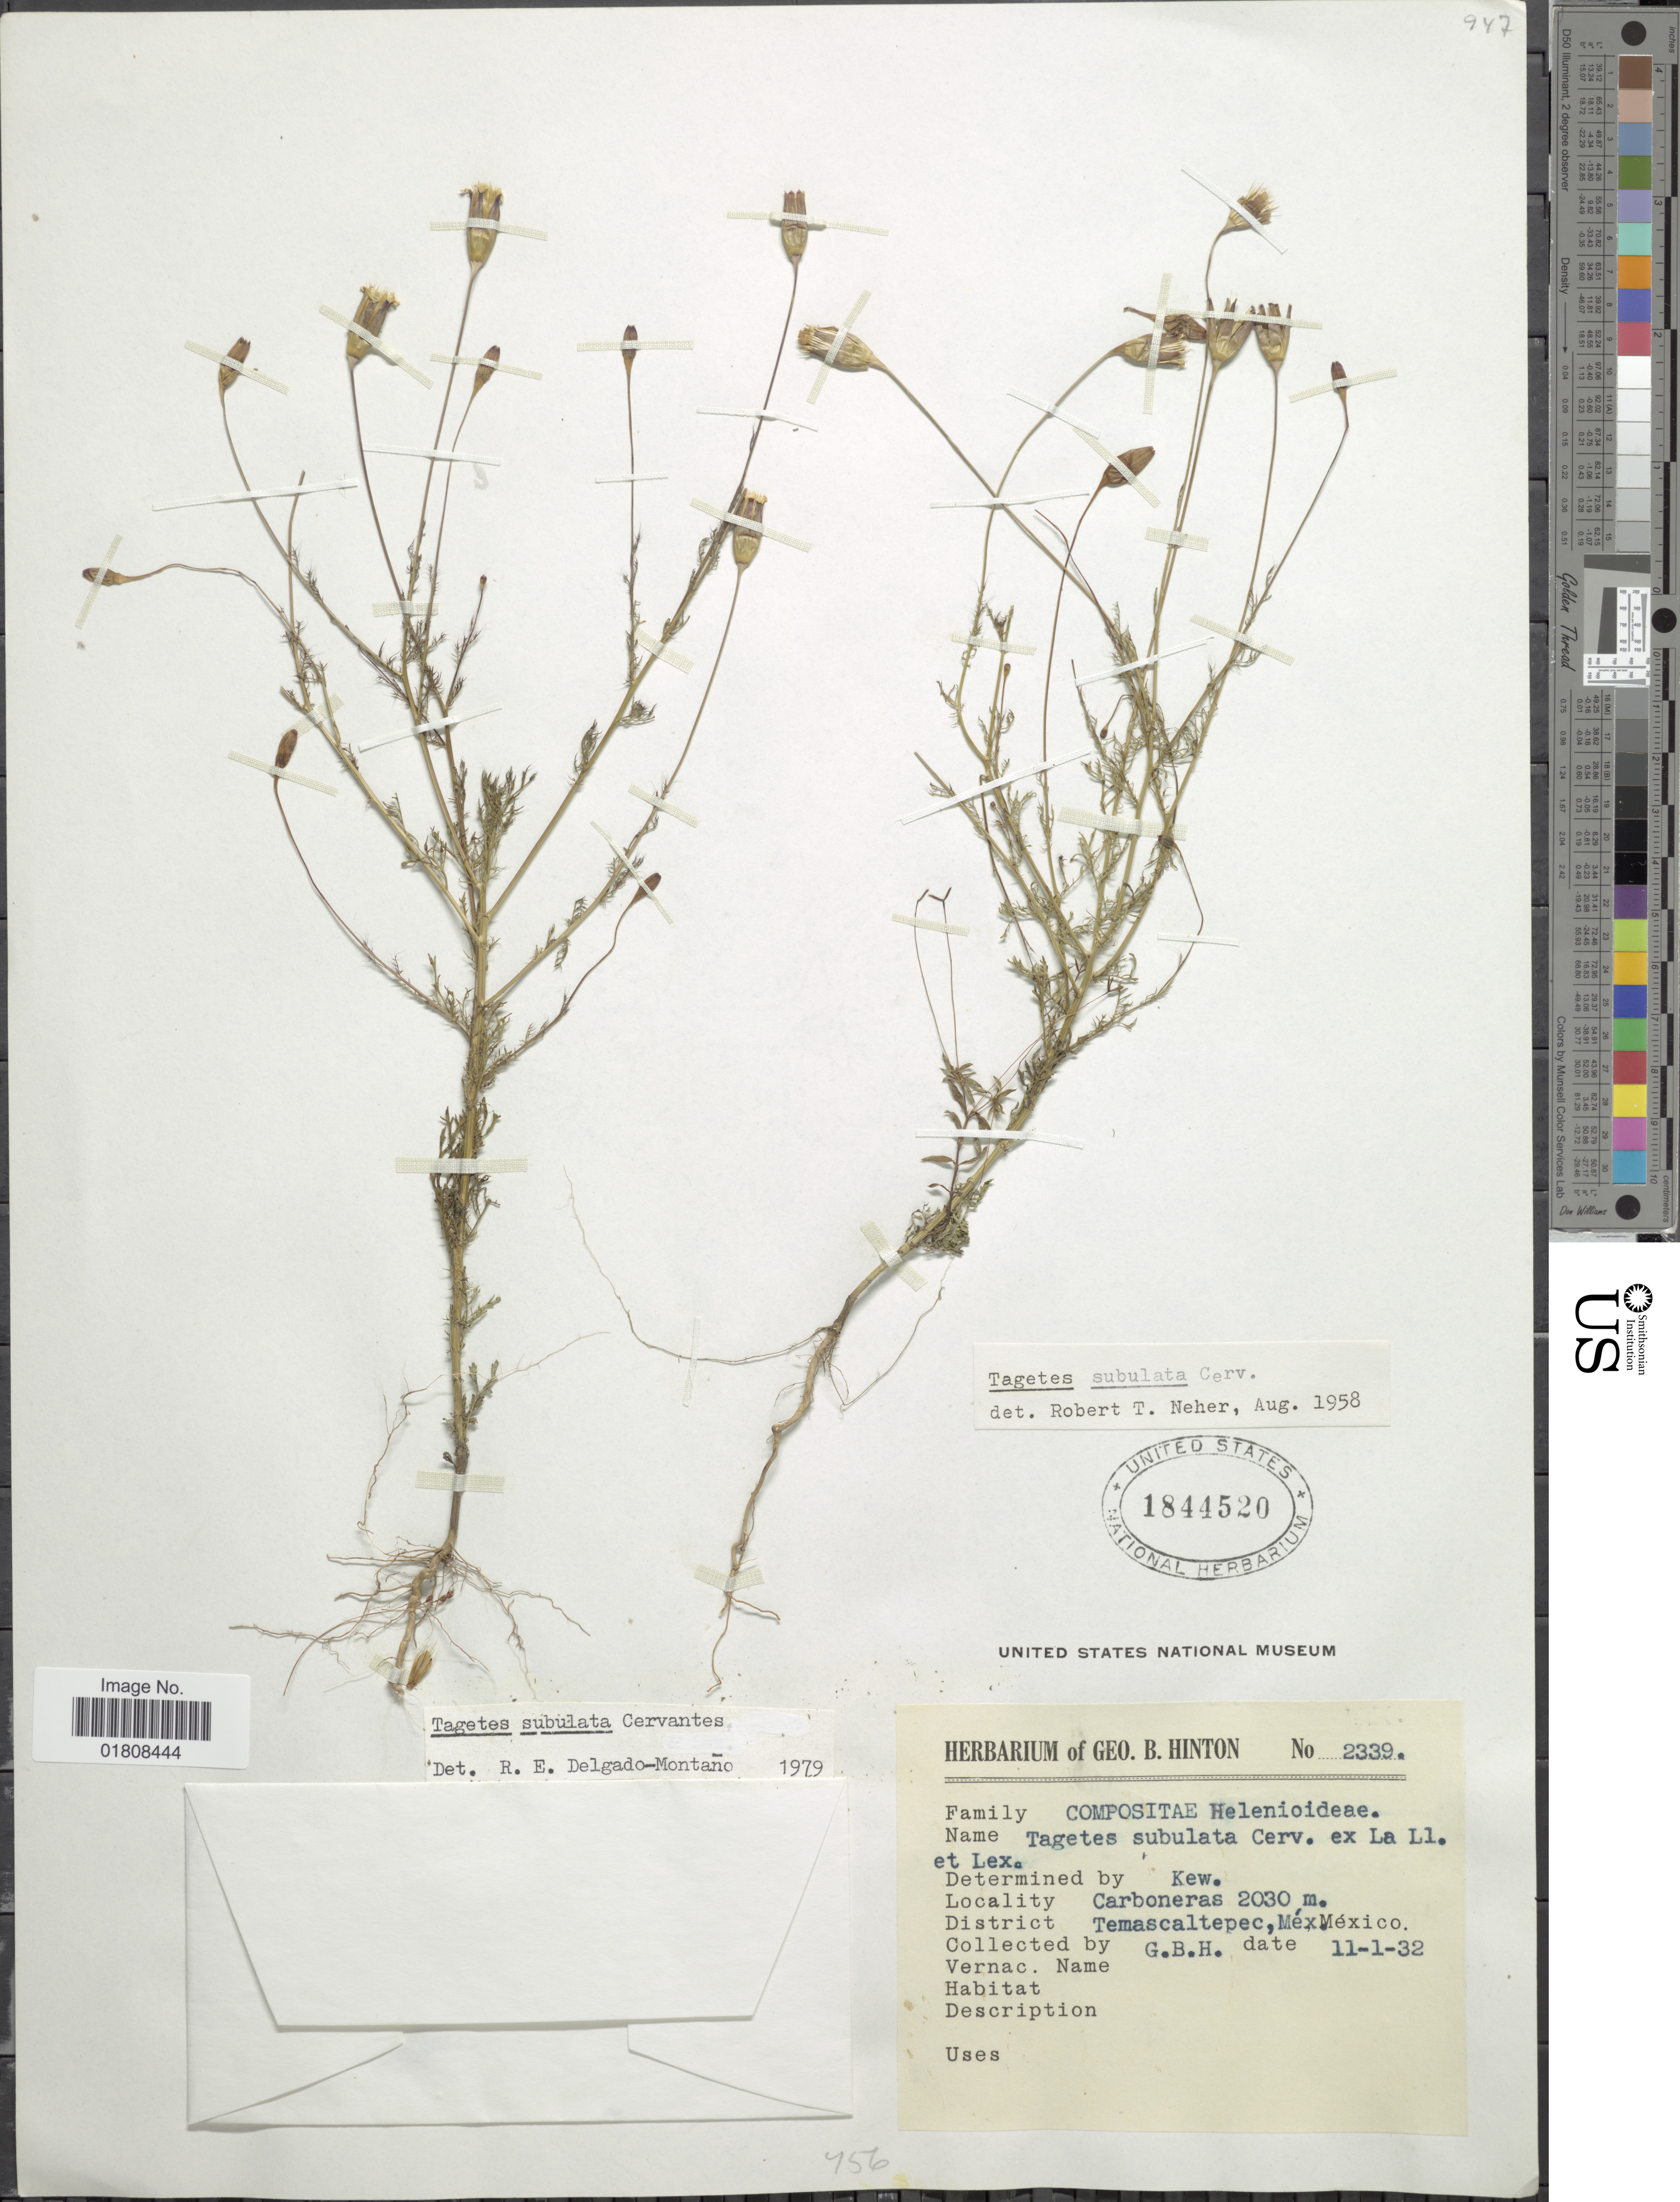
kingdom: Plantae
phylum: Tracheophyta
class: Magnoliopsida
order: Asterales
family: Asteraceae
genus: Tagetes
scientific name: Tagetes subulata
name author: Cerv.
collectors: G. B. Hinton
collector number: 2339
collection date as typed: Transcribed d/m/y: 1/11/32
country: Mexico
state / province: México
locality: Carboneras, District Temascaltepec, Mex.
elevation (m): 2030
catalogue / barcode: US 1844520